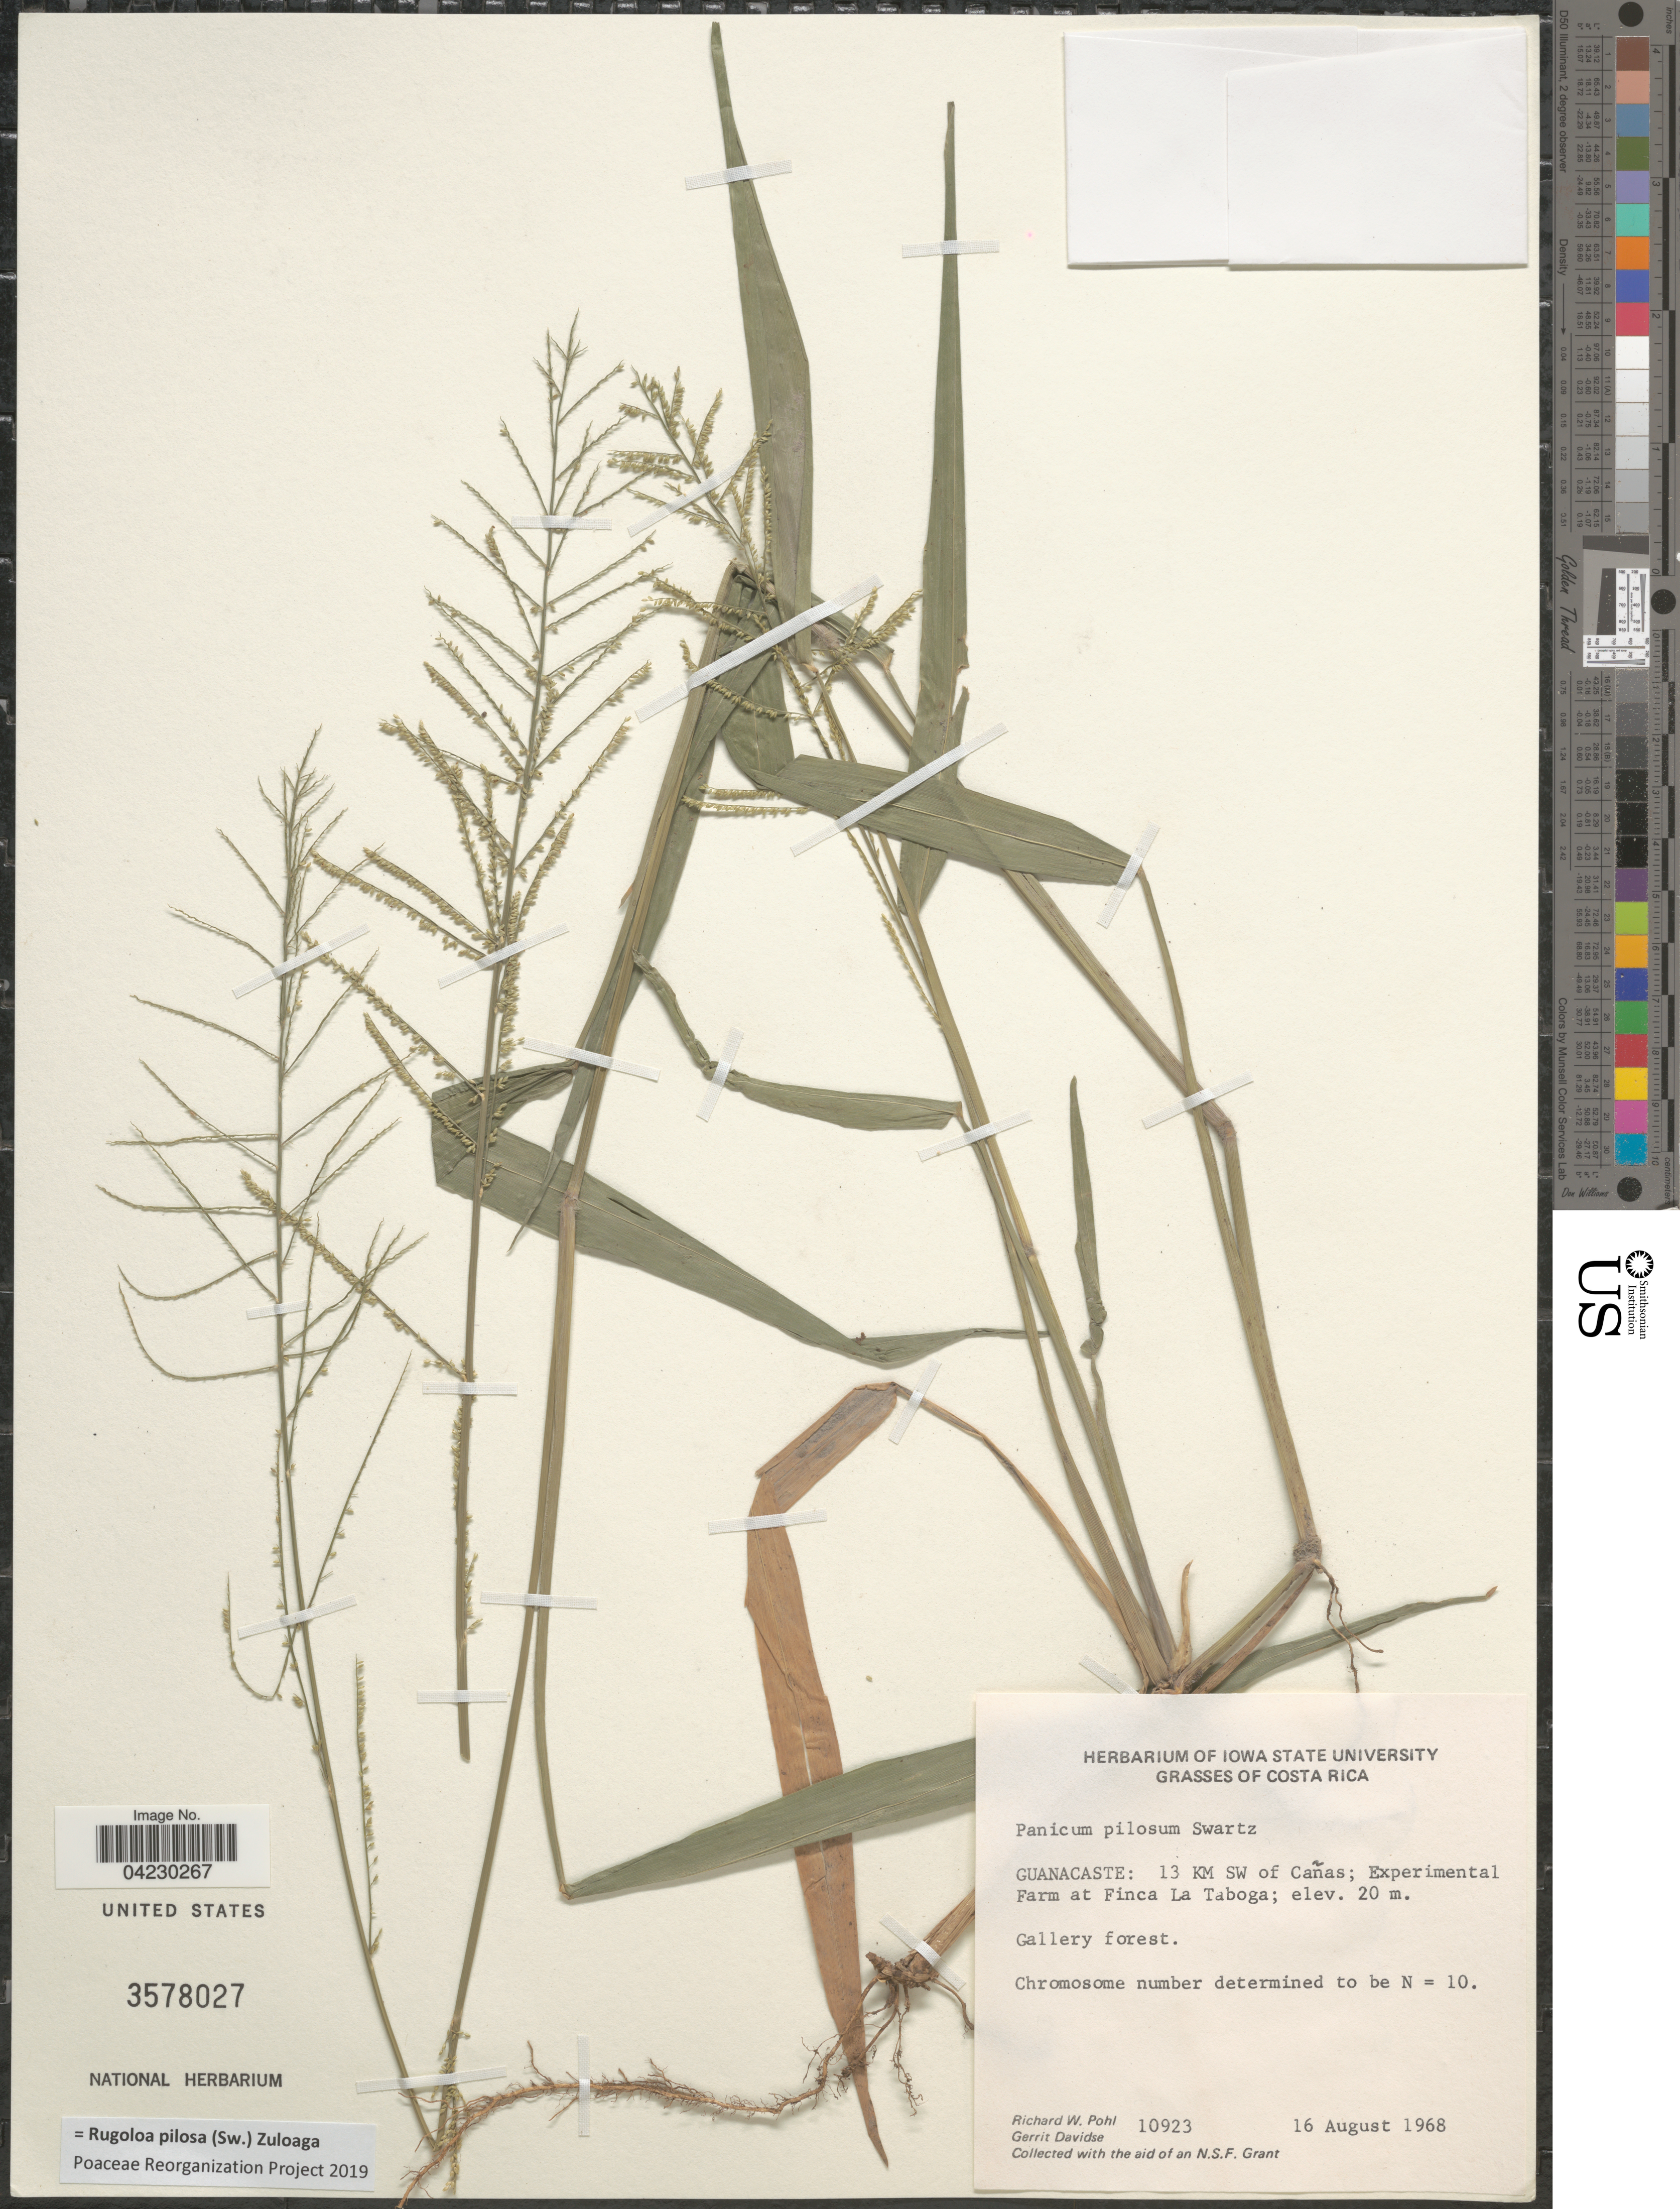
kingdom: Plantae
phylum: Tracheophyta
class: Liliopsida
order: Poales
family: Poaceae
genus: Rugoloa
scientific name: Rugoloa pilosa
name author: (Sw.) Zuloaga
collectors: R. W. Pohl & G. Davidse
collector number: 10923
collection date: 1968-08-16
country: Costa Rica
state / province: Guanacaste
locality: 13 KM SW of Cañas; Experimental Farm at Finca La Taboga.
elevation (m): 20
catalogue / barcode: US 3578027